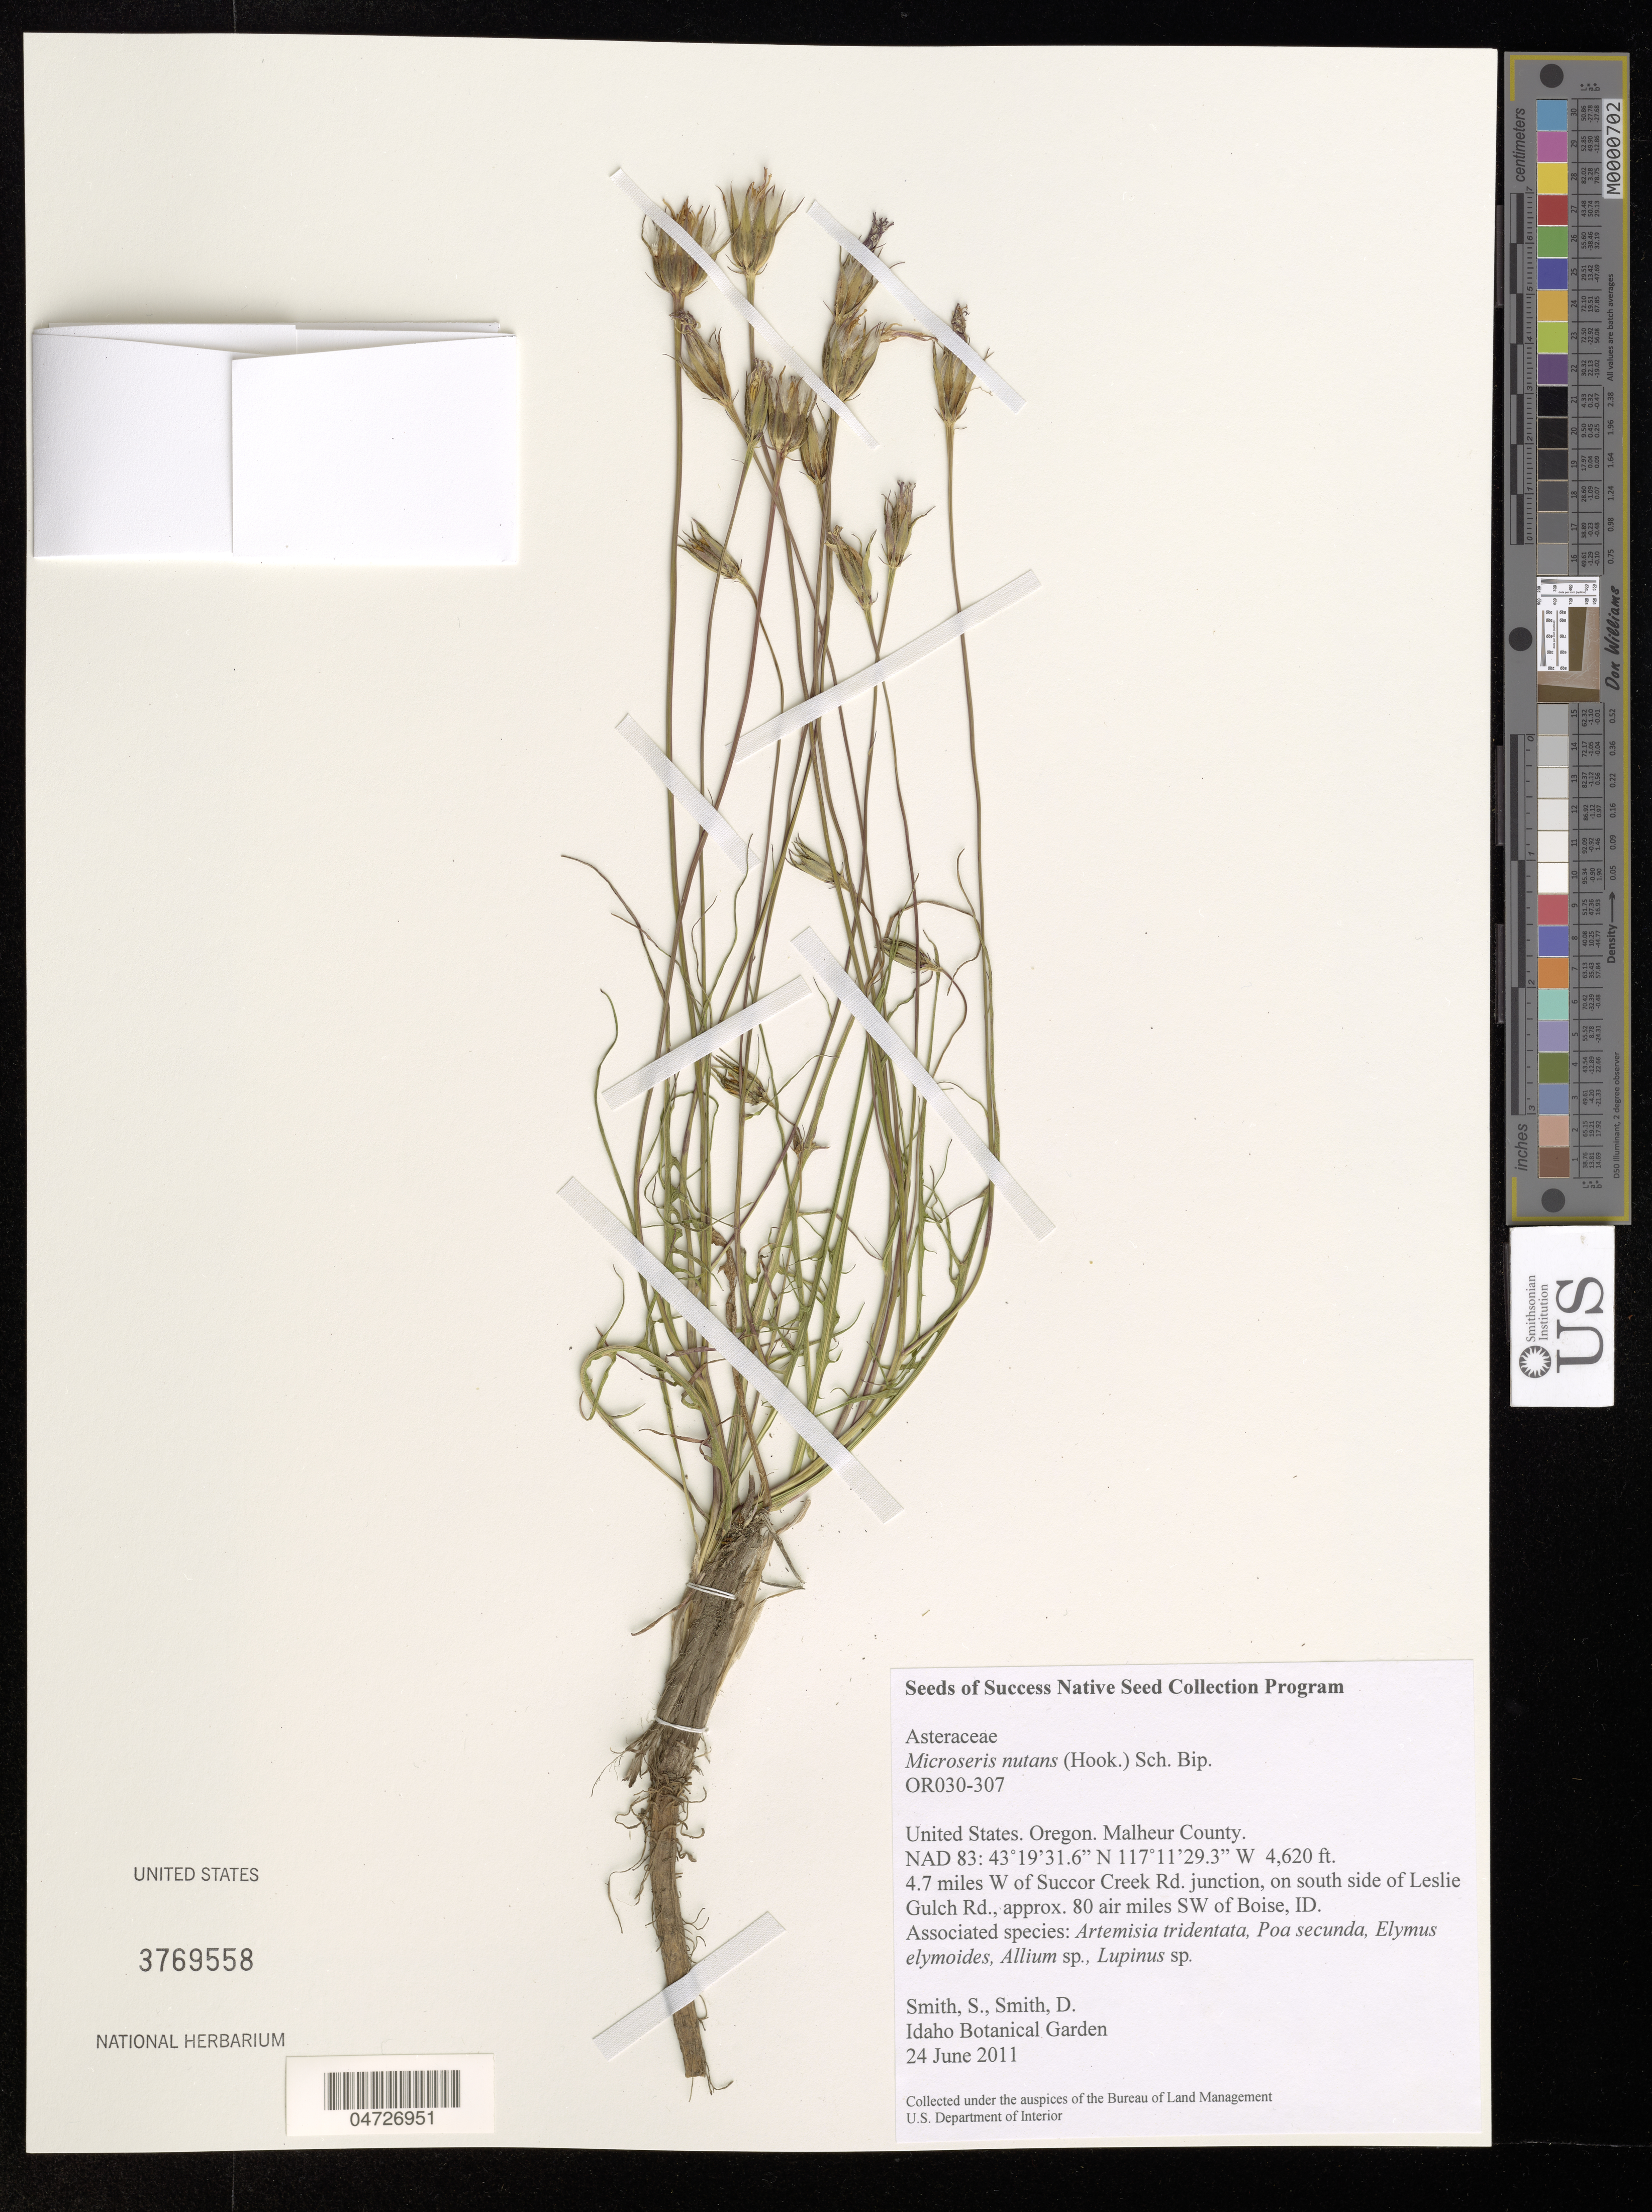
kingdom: Plantae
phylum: Tracheophyta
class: Magnoliopsida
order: Asterales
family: Asteraceae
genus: Microseris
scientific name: Microseris nutans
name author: (Hook.) Sch. Bip.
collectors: S. Smith & D. Smith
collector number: OR030-307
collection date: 2011-06-24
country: United States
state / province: Oregon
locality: Malheur County. 4.7 miles W of Succor Creek Rd. junction, on south side of Leslie Gulch Rd., approx. 80 air miles SW of Boise, ID.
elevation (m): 1408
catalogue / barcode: US 3769558